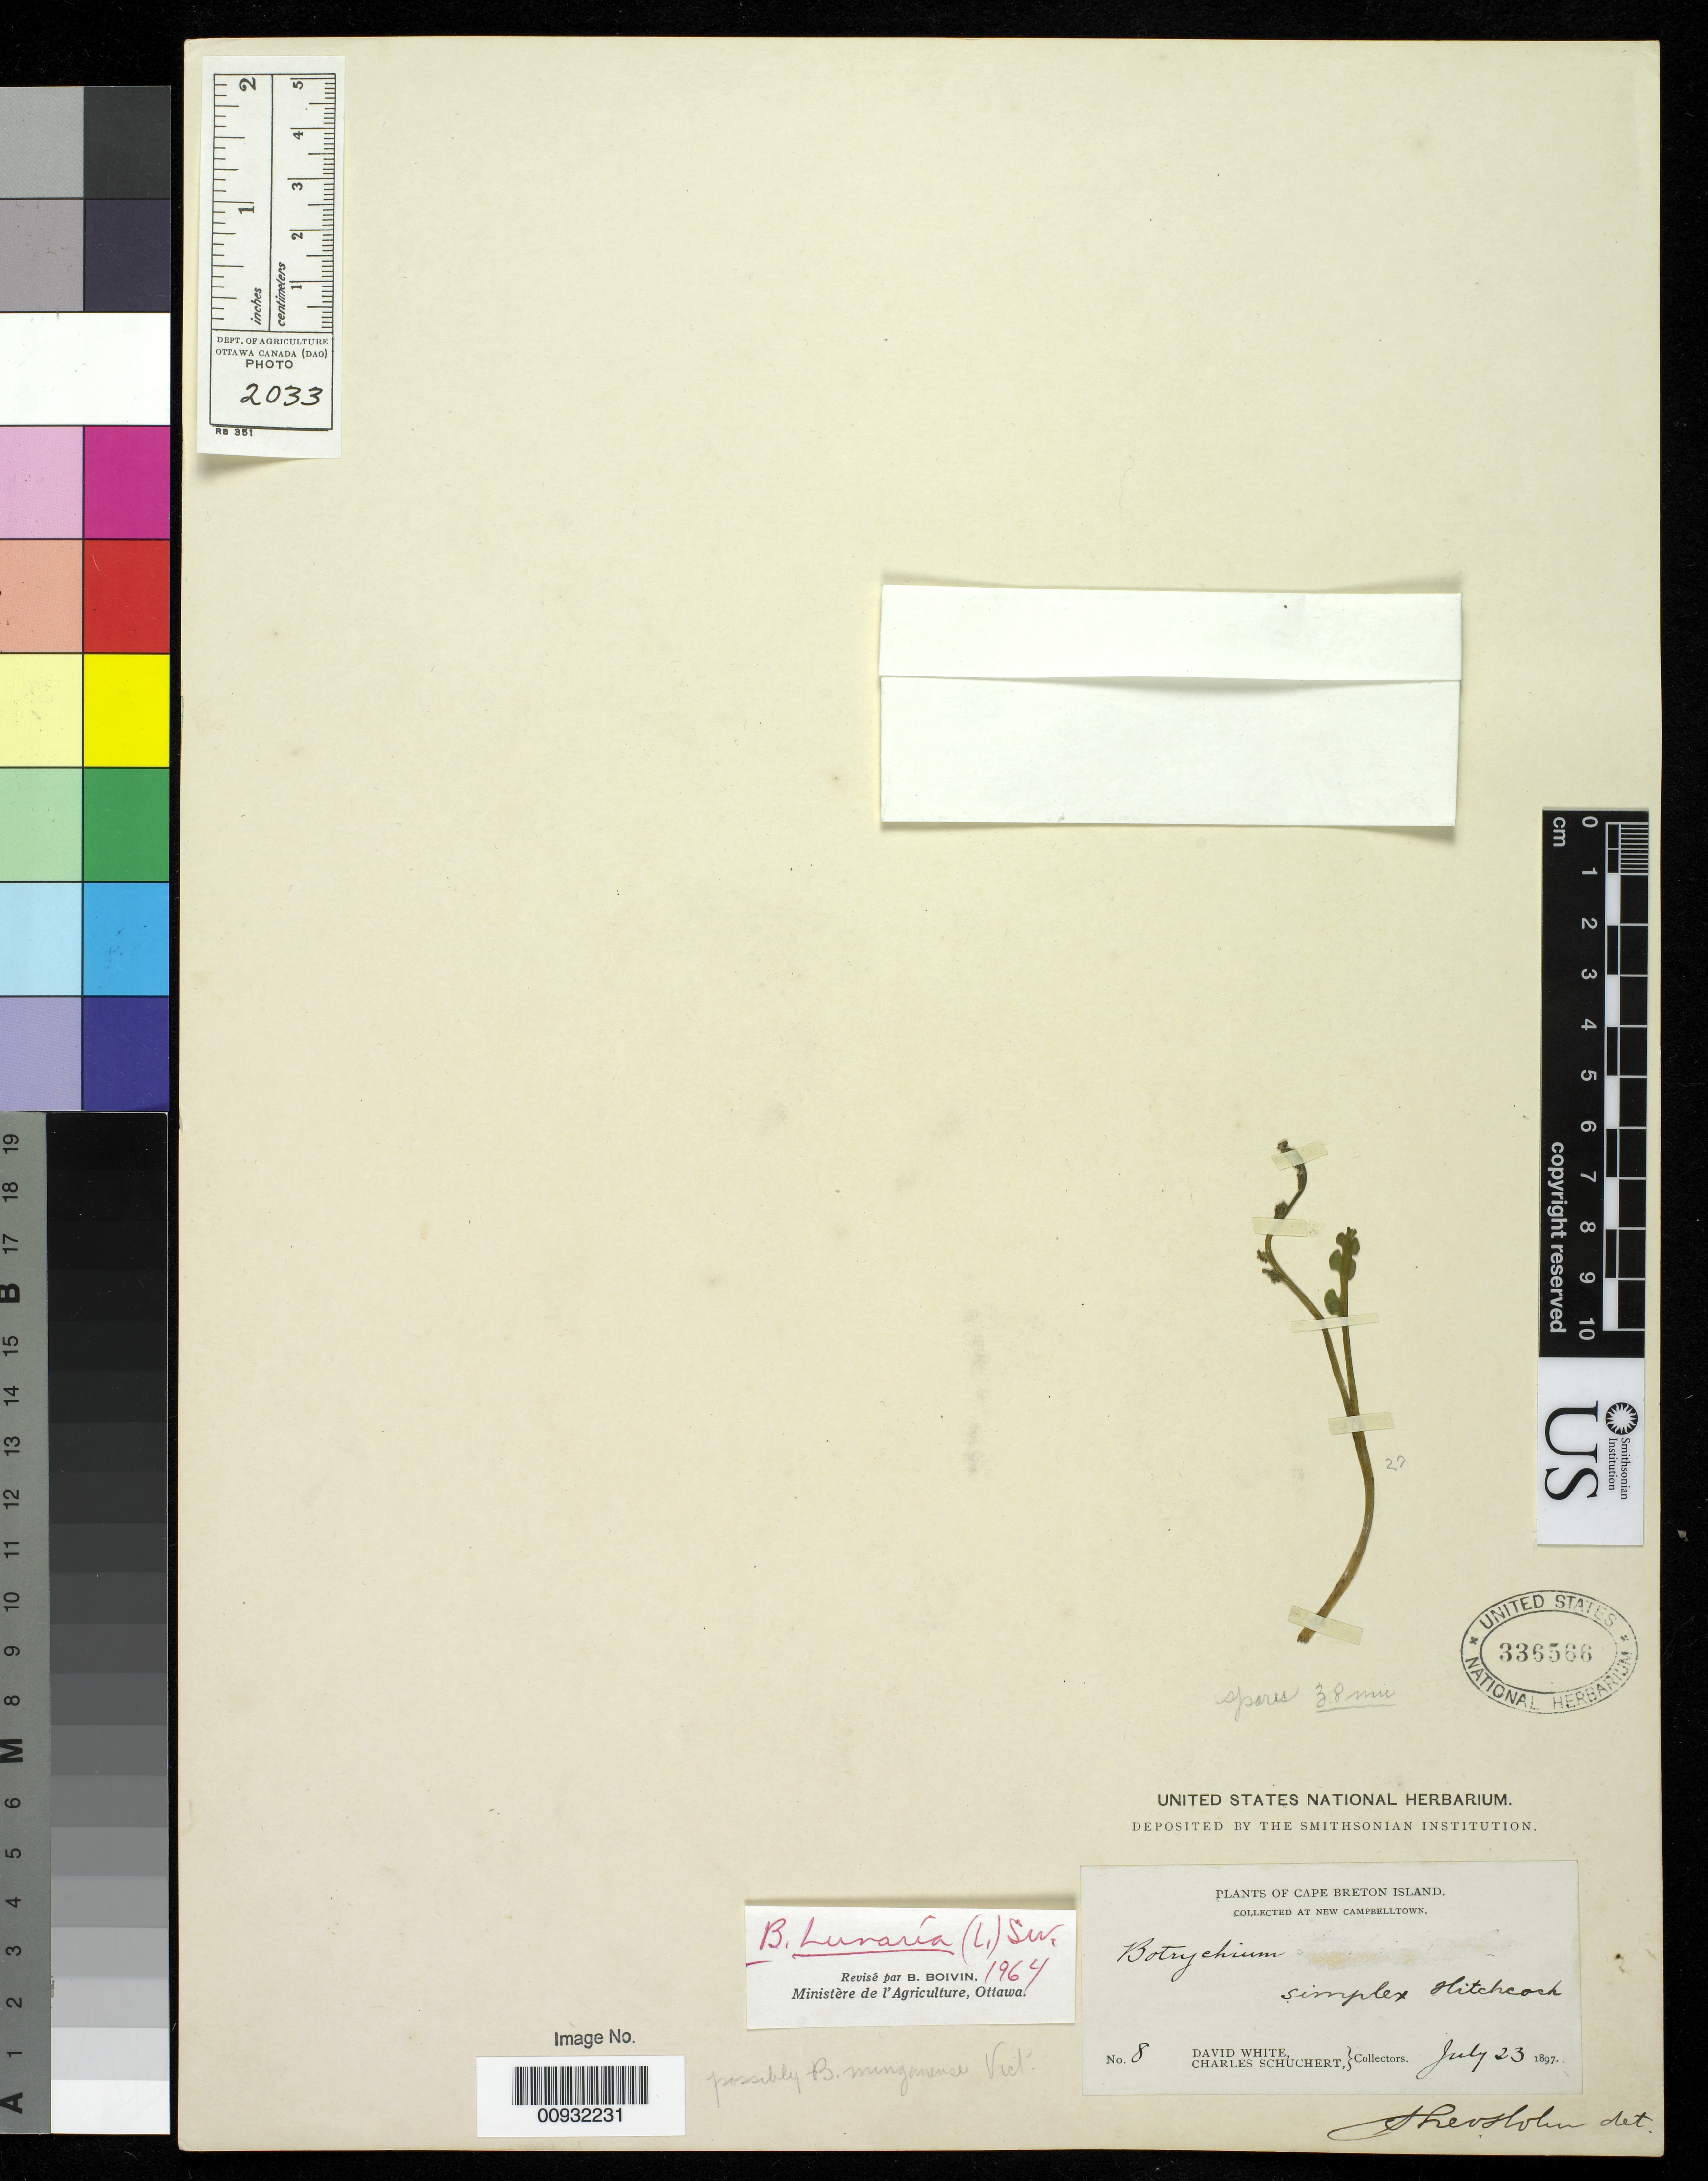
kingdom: Plantae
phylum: Tracheophyta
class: Polypodiopsida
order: Ophioglossales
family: Ophioglossaceae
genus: Botrychium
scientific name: Botrychium lunaria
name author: (L.) Sw.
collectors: D. White & C. Schuchert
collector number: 8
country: Canada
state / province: Nova Scotia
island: Cape Breton Island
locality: Cape Breton Island. New Campbelltown.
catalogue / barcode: US 336566